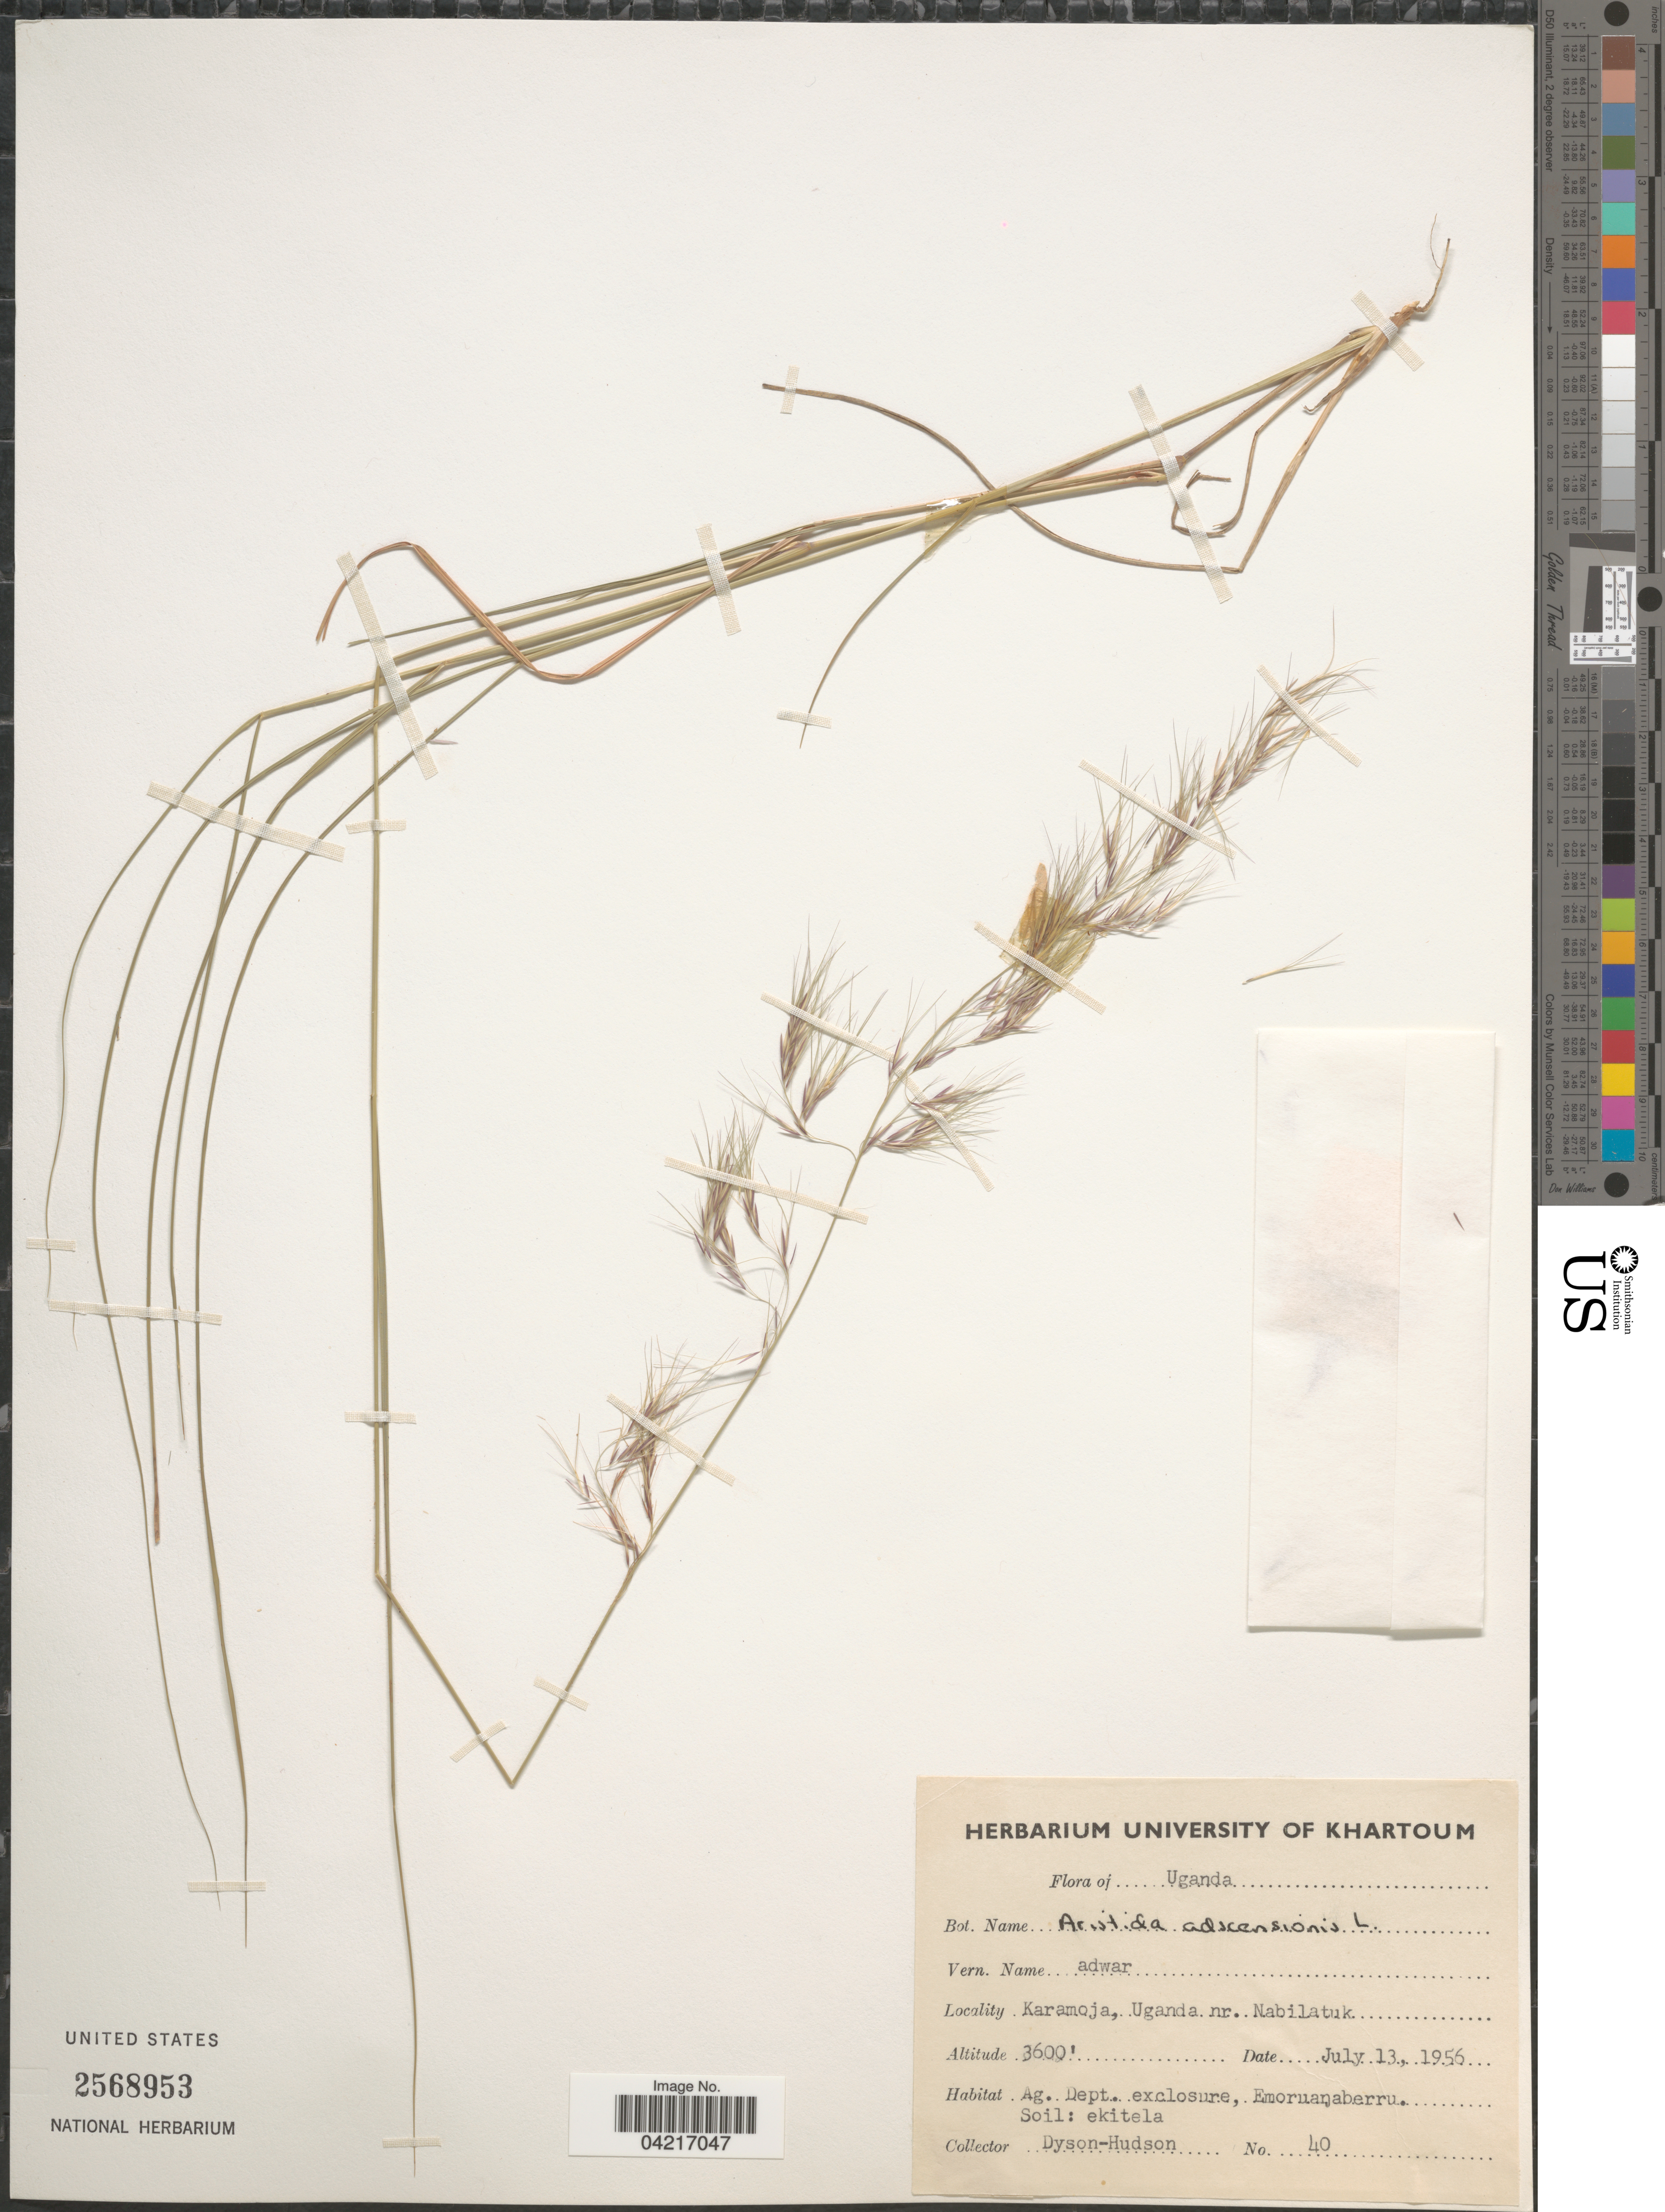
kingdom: Plantae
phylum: Tracheophyta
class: Liliopsida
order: Poales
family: Poaceae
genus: Aristida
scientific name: Aristida adscensionis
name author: L.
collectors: Dyson-Hudson, --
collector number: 40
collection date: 1956-07-13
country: Uganda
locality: Karamoja, Uganda nr. Nabilatuk. Ag. Dept. exclosure, Emoruanaberru.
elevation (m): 1097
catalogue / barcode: US 2568953